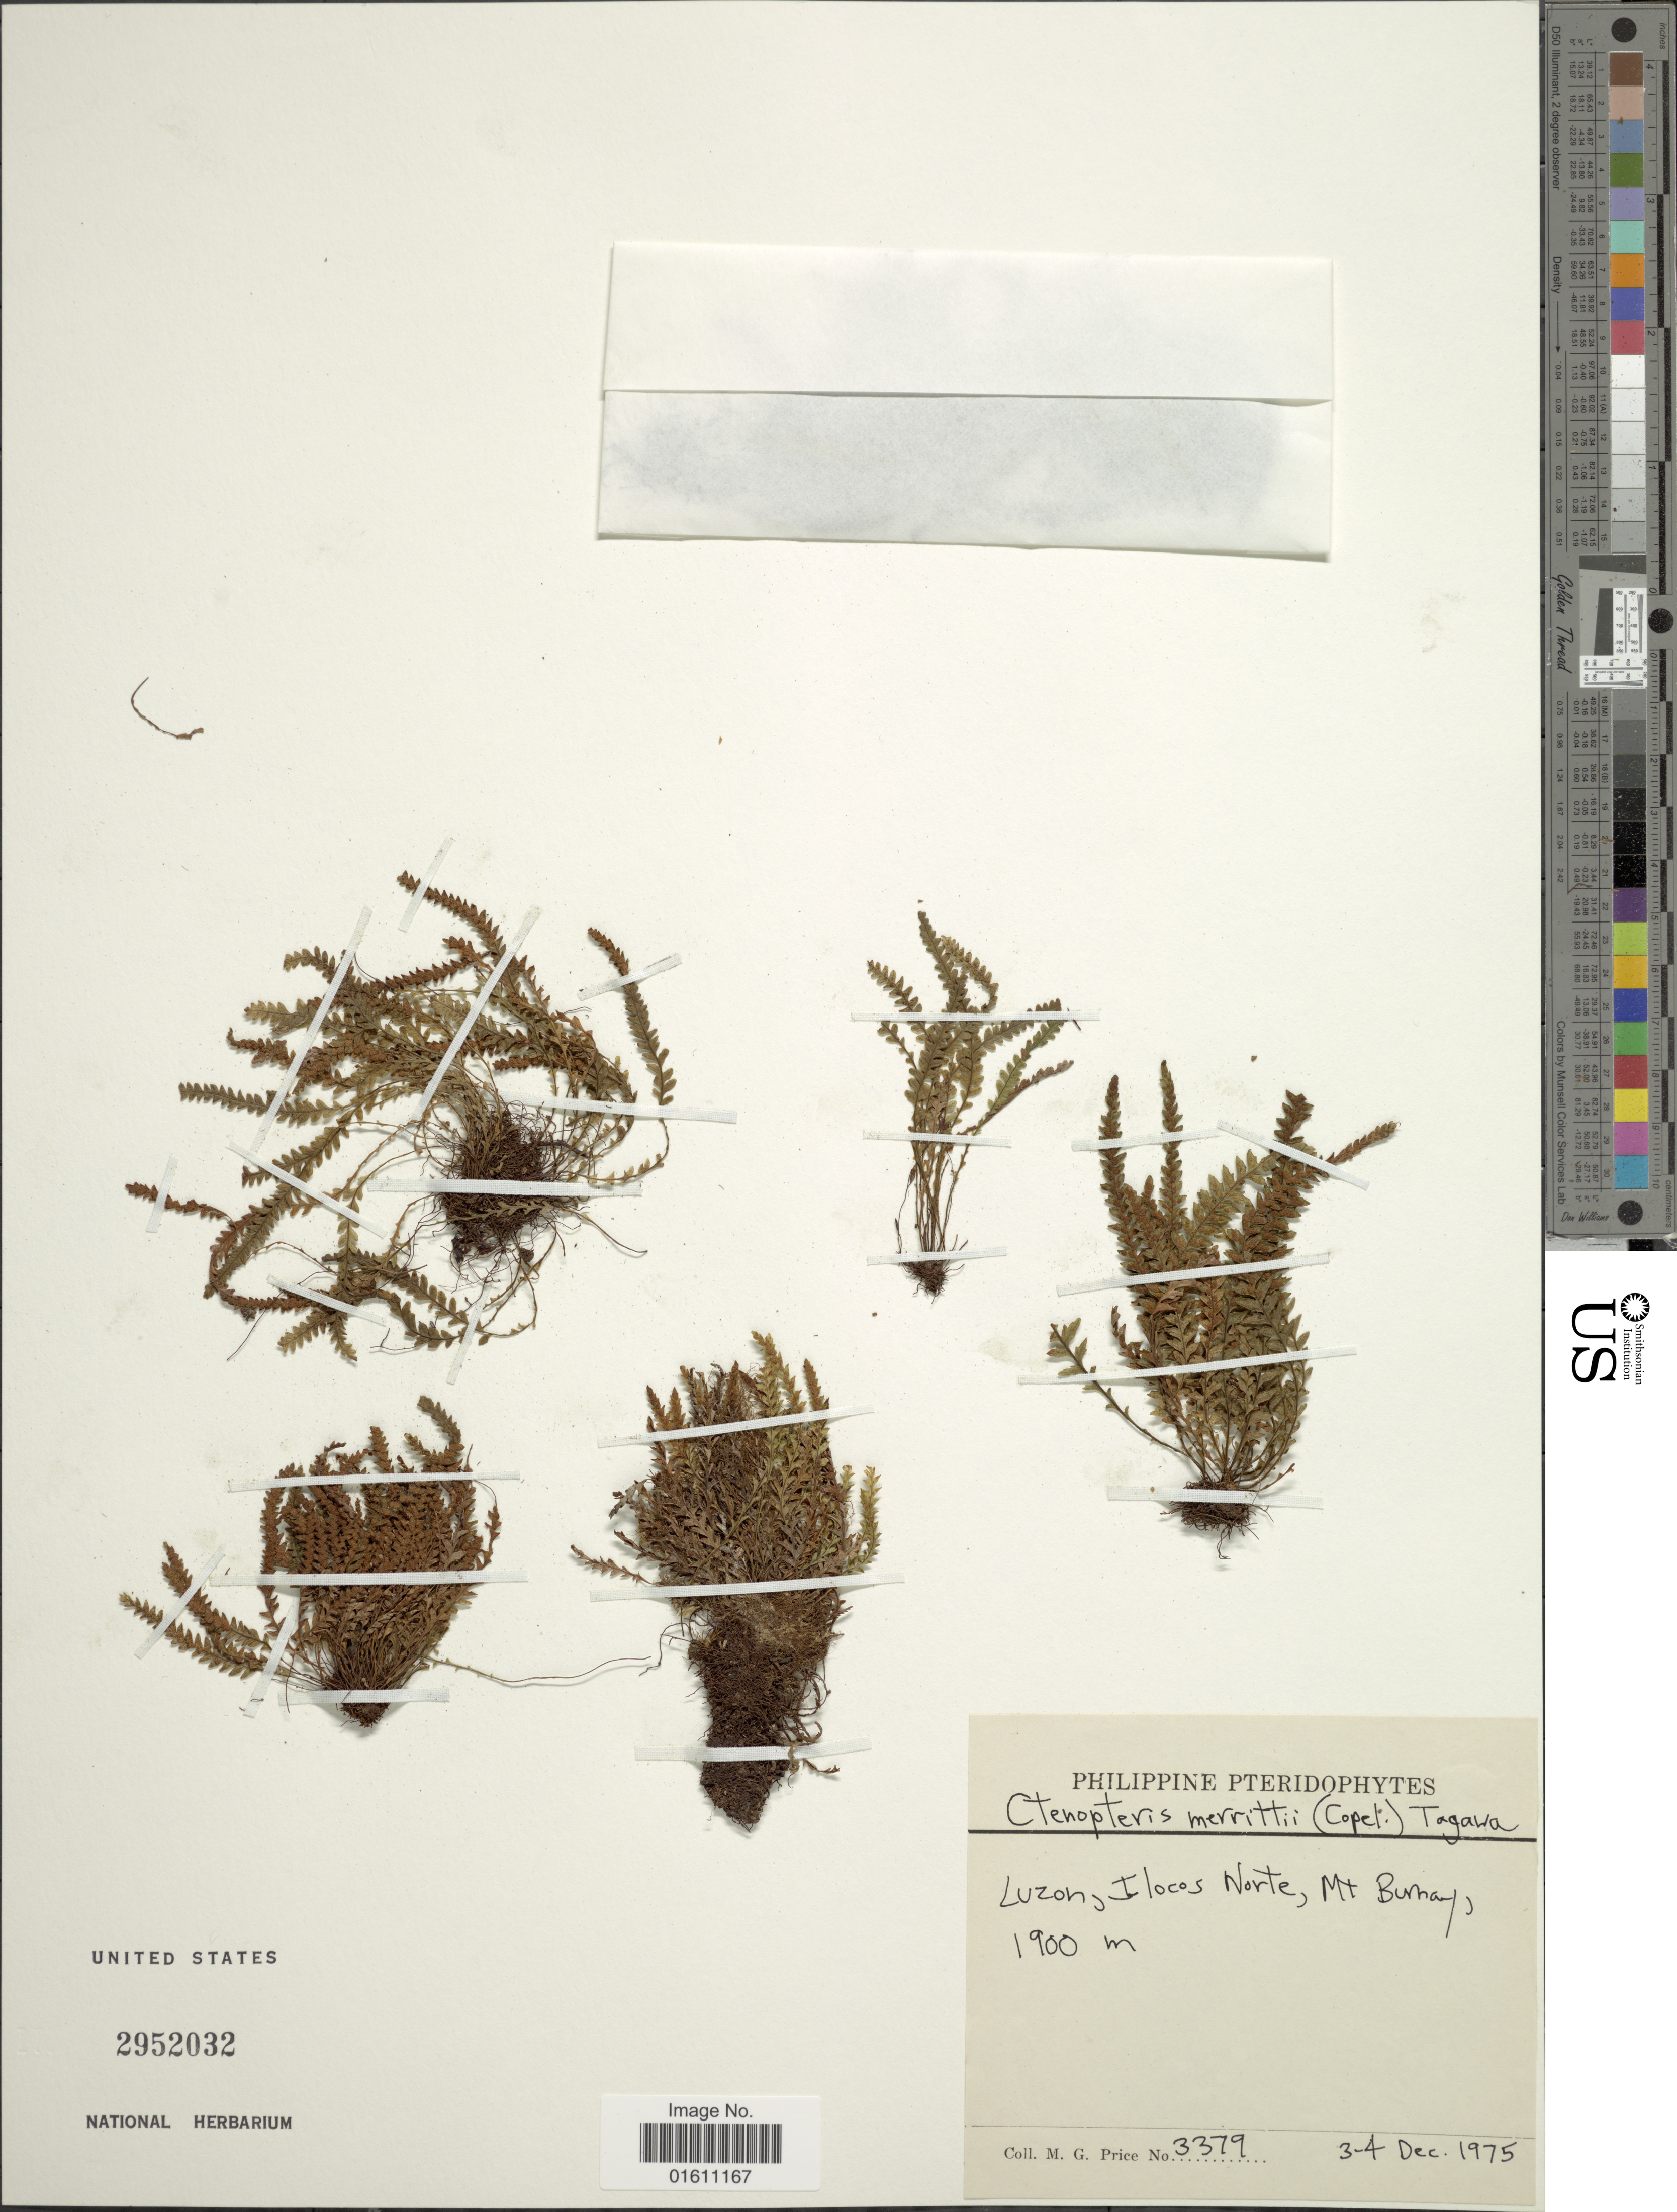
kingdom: Plantae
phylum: Tracheophyta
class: Polypodiopsida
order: Polypodiales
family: Polypodiaceae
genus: Chrysogrammitis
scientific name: Chrysogrammitis glandulosa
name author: (J. Sm.) Parris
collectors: M. G. Price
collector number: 3379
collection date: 1975-12-03/1975-12-04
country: Philippines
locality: Philippine, Luzon, Ilocos Norte, Mt. Burnay.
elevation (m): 1900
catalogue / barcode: US 2952032